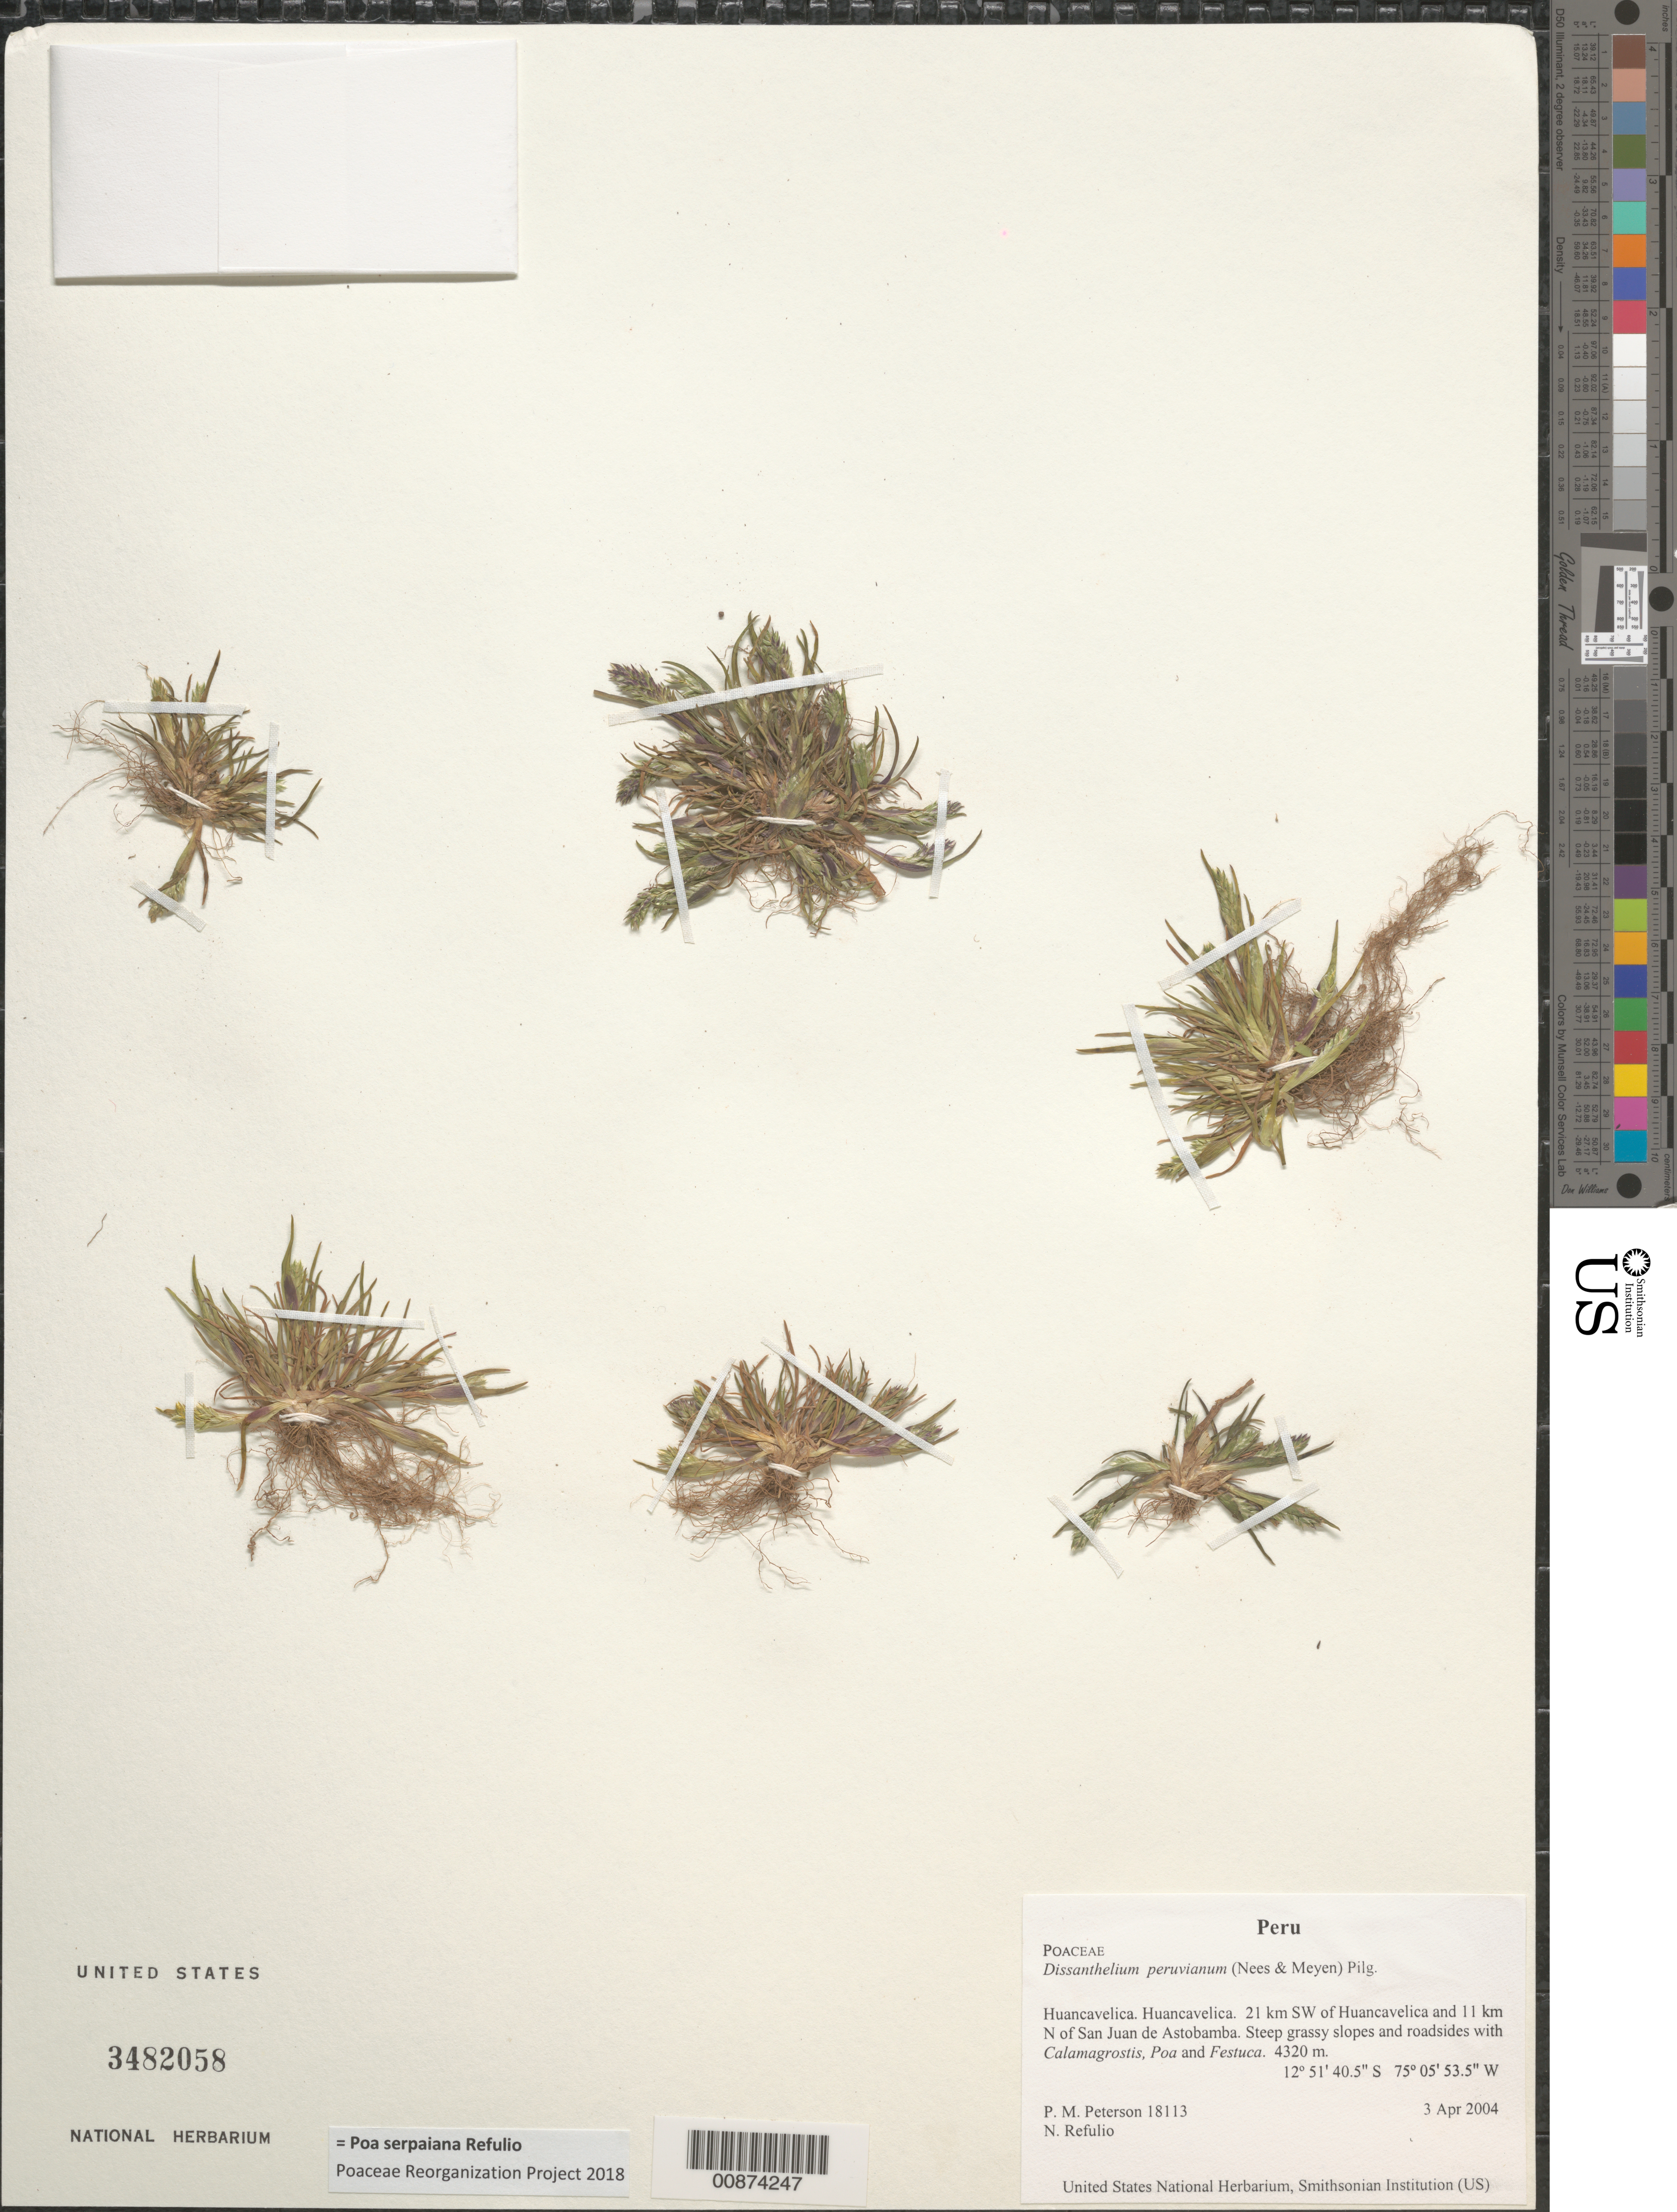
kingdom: Plantae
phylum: Tracheophyta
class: Liliopsida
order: Poales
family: Poaceae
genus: Poa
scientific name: Poa serpaiana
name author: Refulio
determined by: Poaceae Reorganization Project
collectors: P. M. Peterson & N. Refulio-Rodríguez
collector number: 18113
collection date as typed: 03 Apr 2004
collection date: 2004-04-03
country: Peru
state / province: Huancavelica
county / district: Huancavelica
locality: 21 km SW of Huancavelica and 11 km N of San Juan de Astobamba. Steep grassy slopes and roadsides with Calamagrostis, Poa and Festuca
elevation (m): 4320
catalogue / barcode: US 3482058